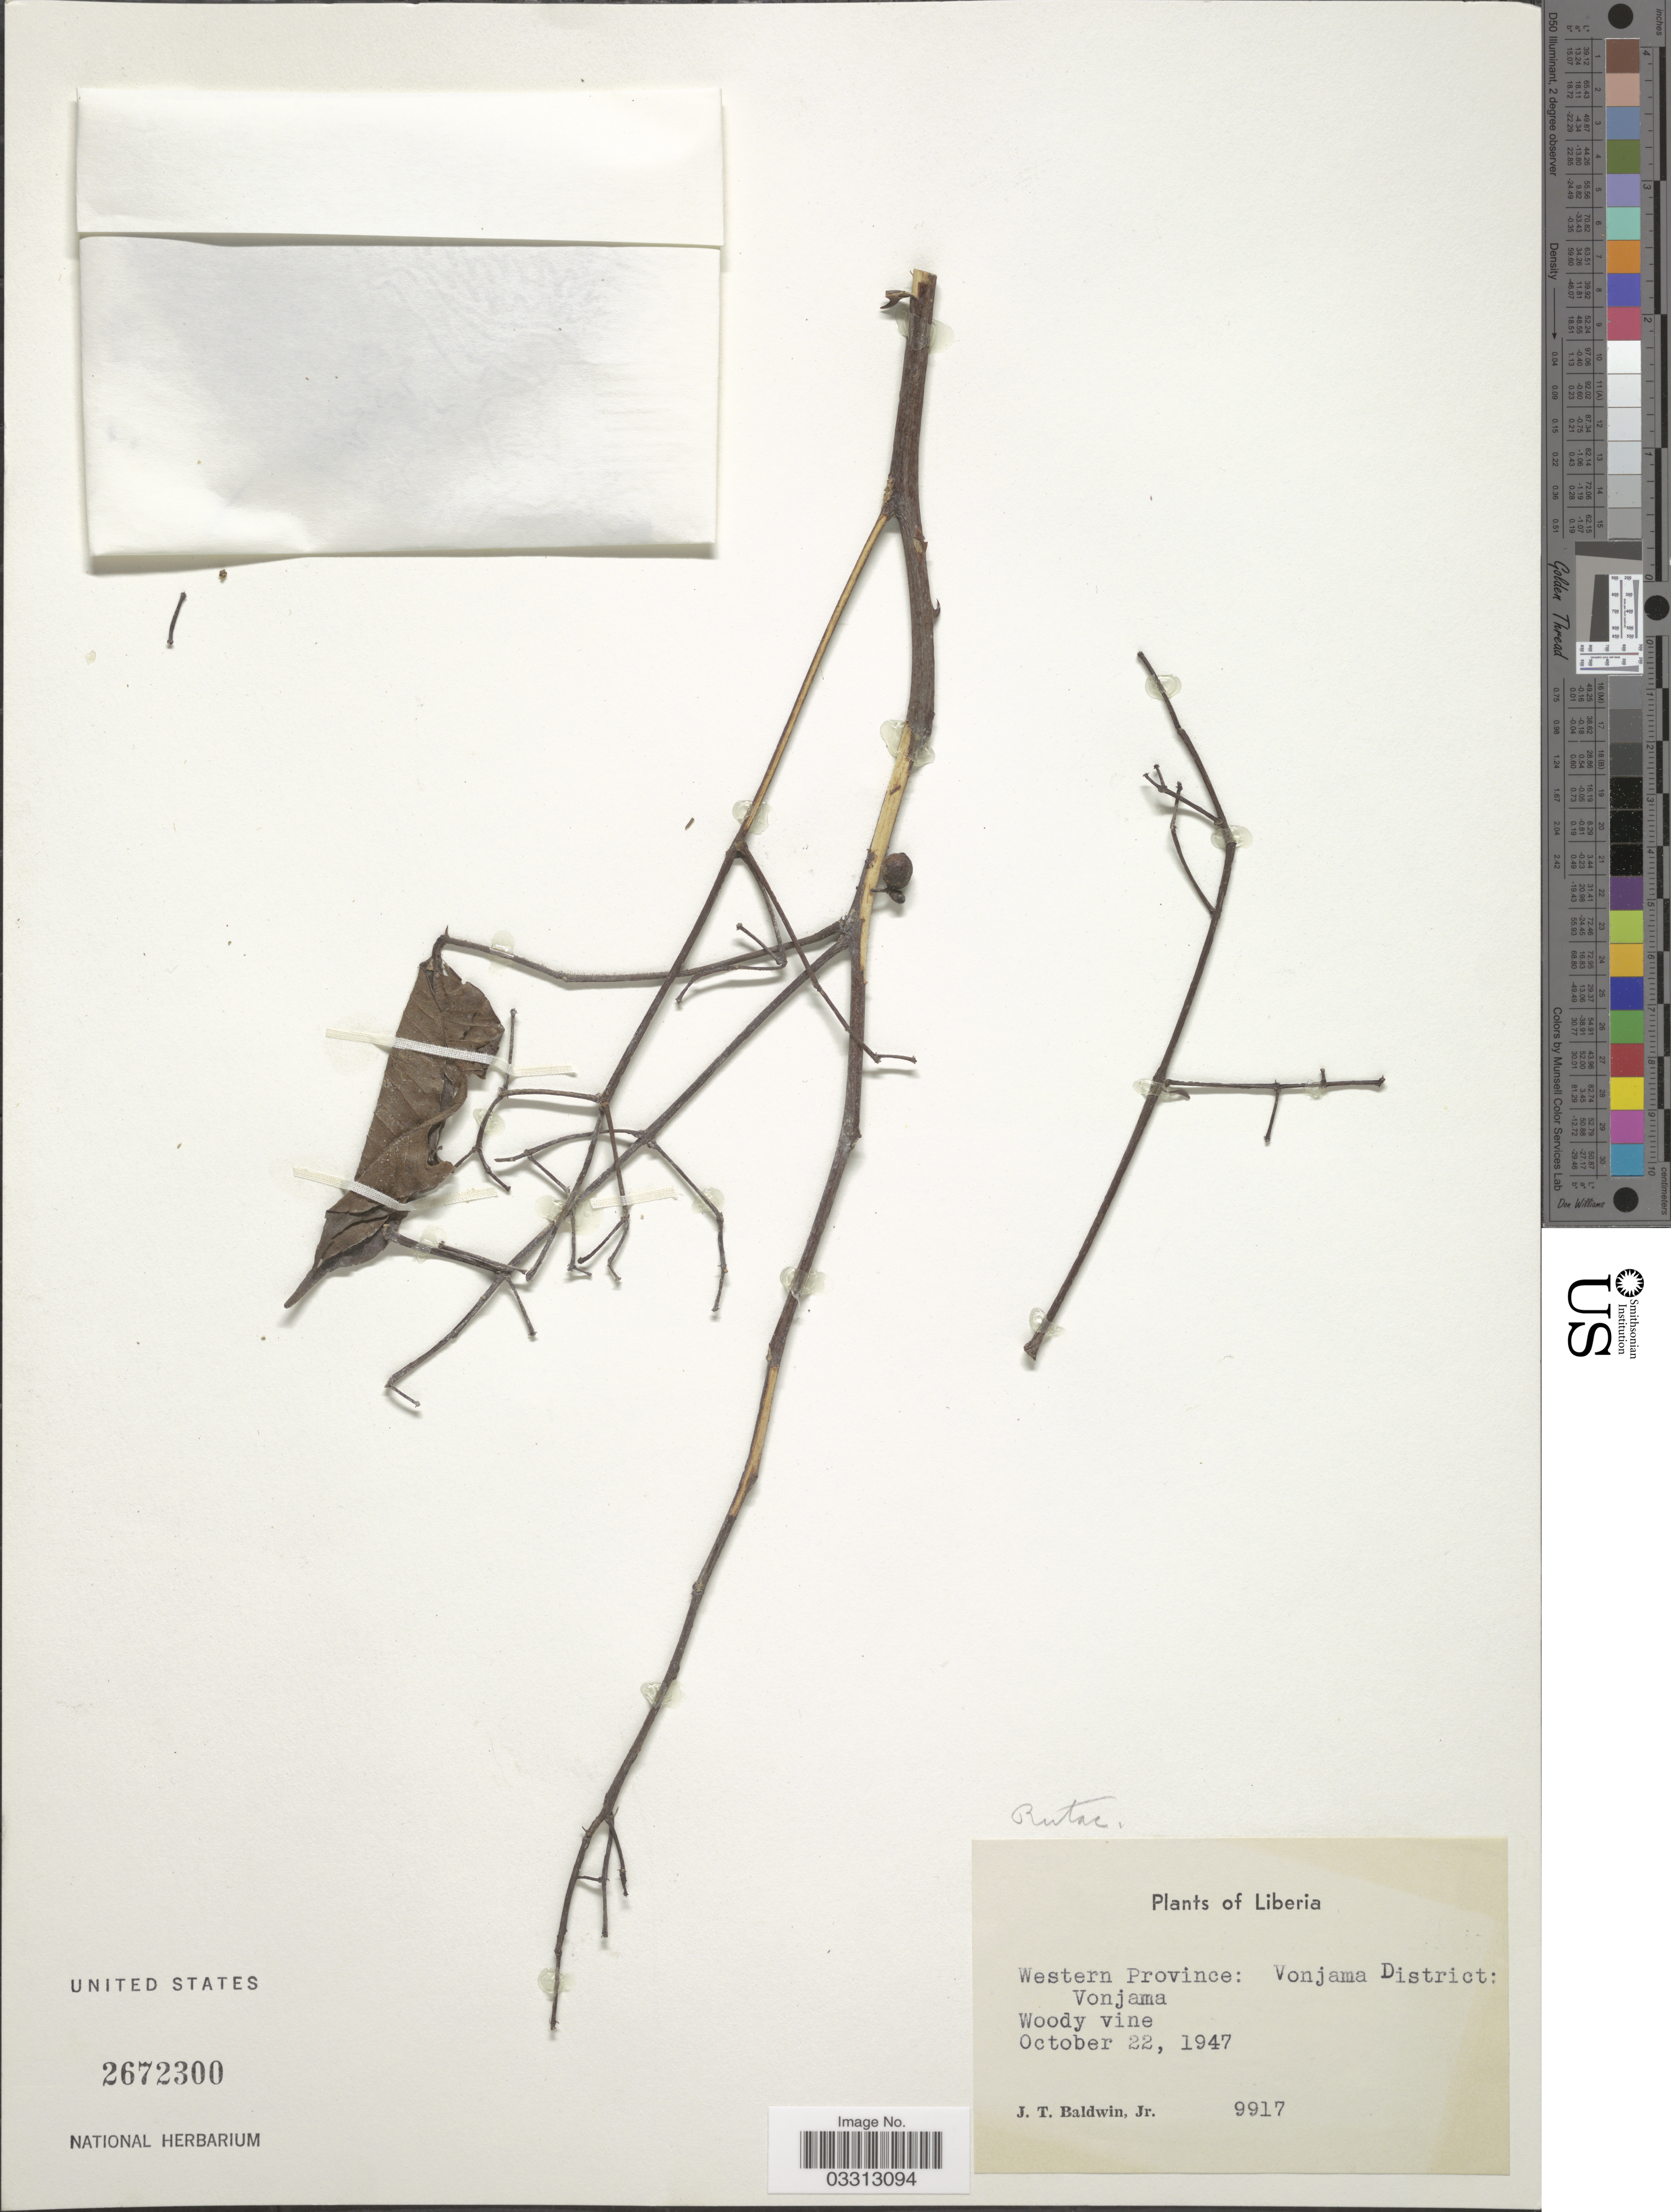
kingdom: Plantae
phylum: Tracheophyta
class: Magnoliopsida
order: Sapindales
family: Rutaceae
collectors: J. T. Baldwin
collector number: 9917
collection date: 1947-10-22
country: Liberia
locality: Western Province: Vonjama District: Vonjama.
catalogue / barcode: US 2672300